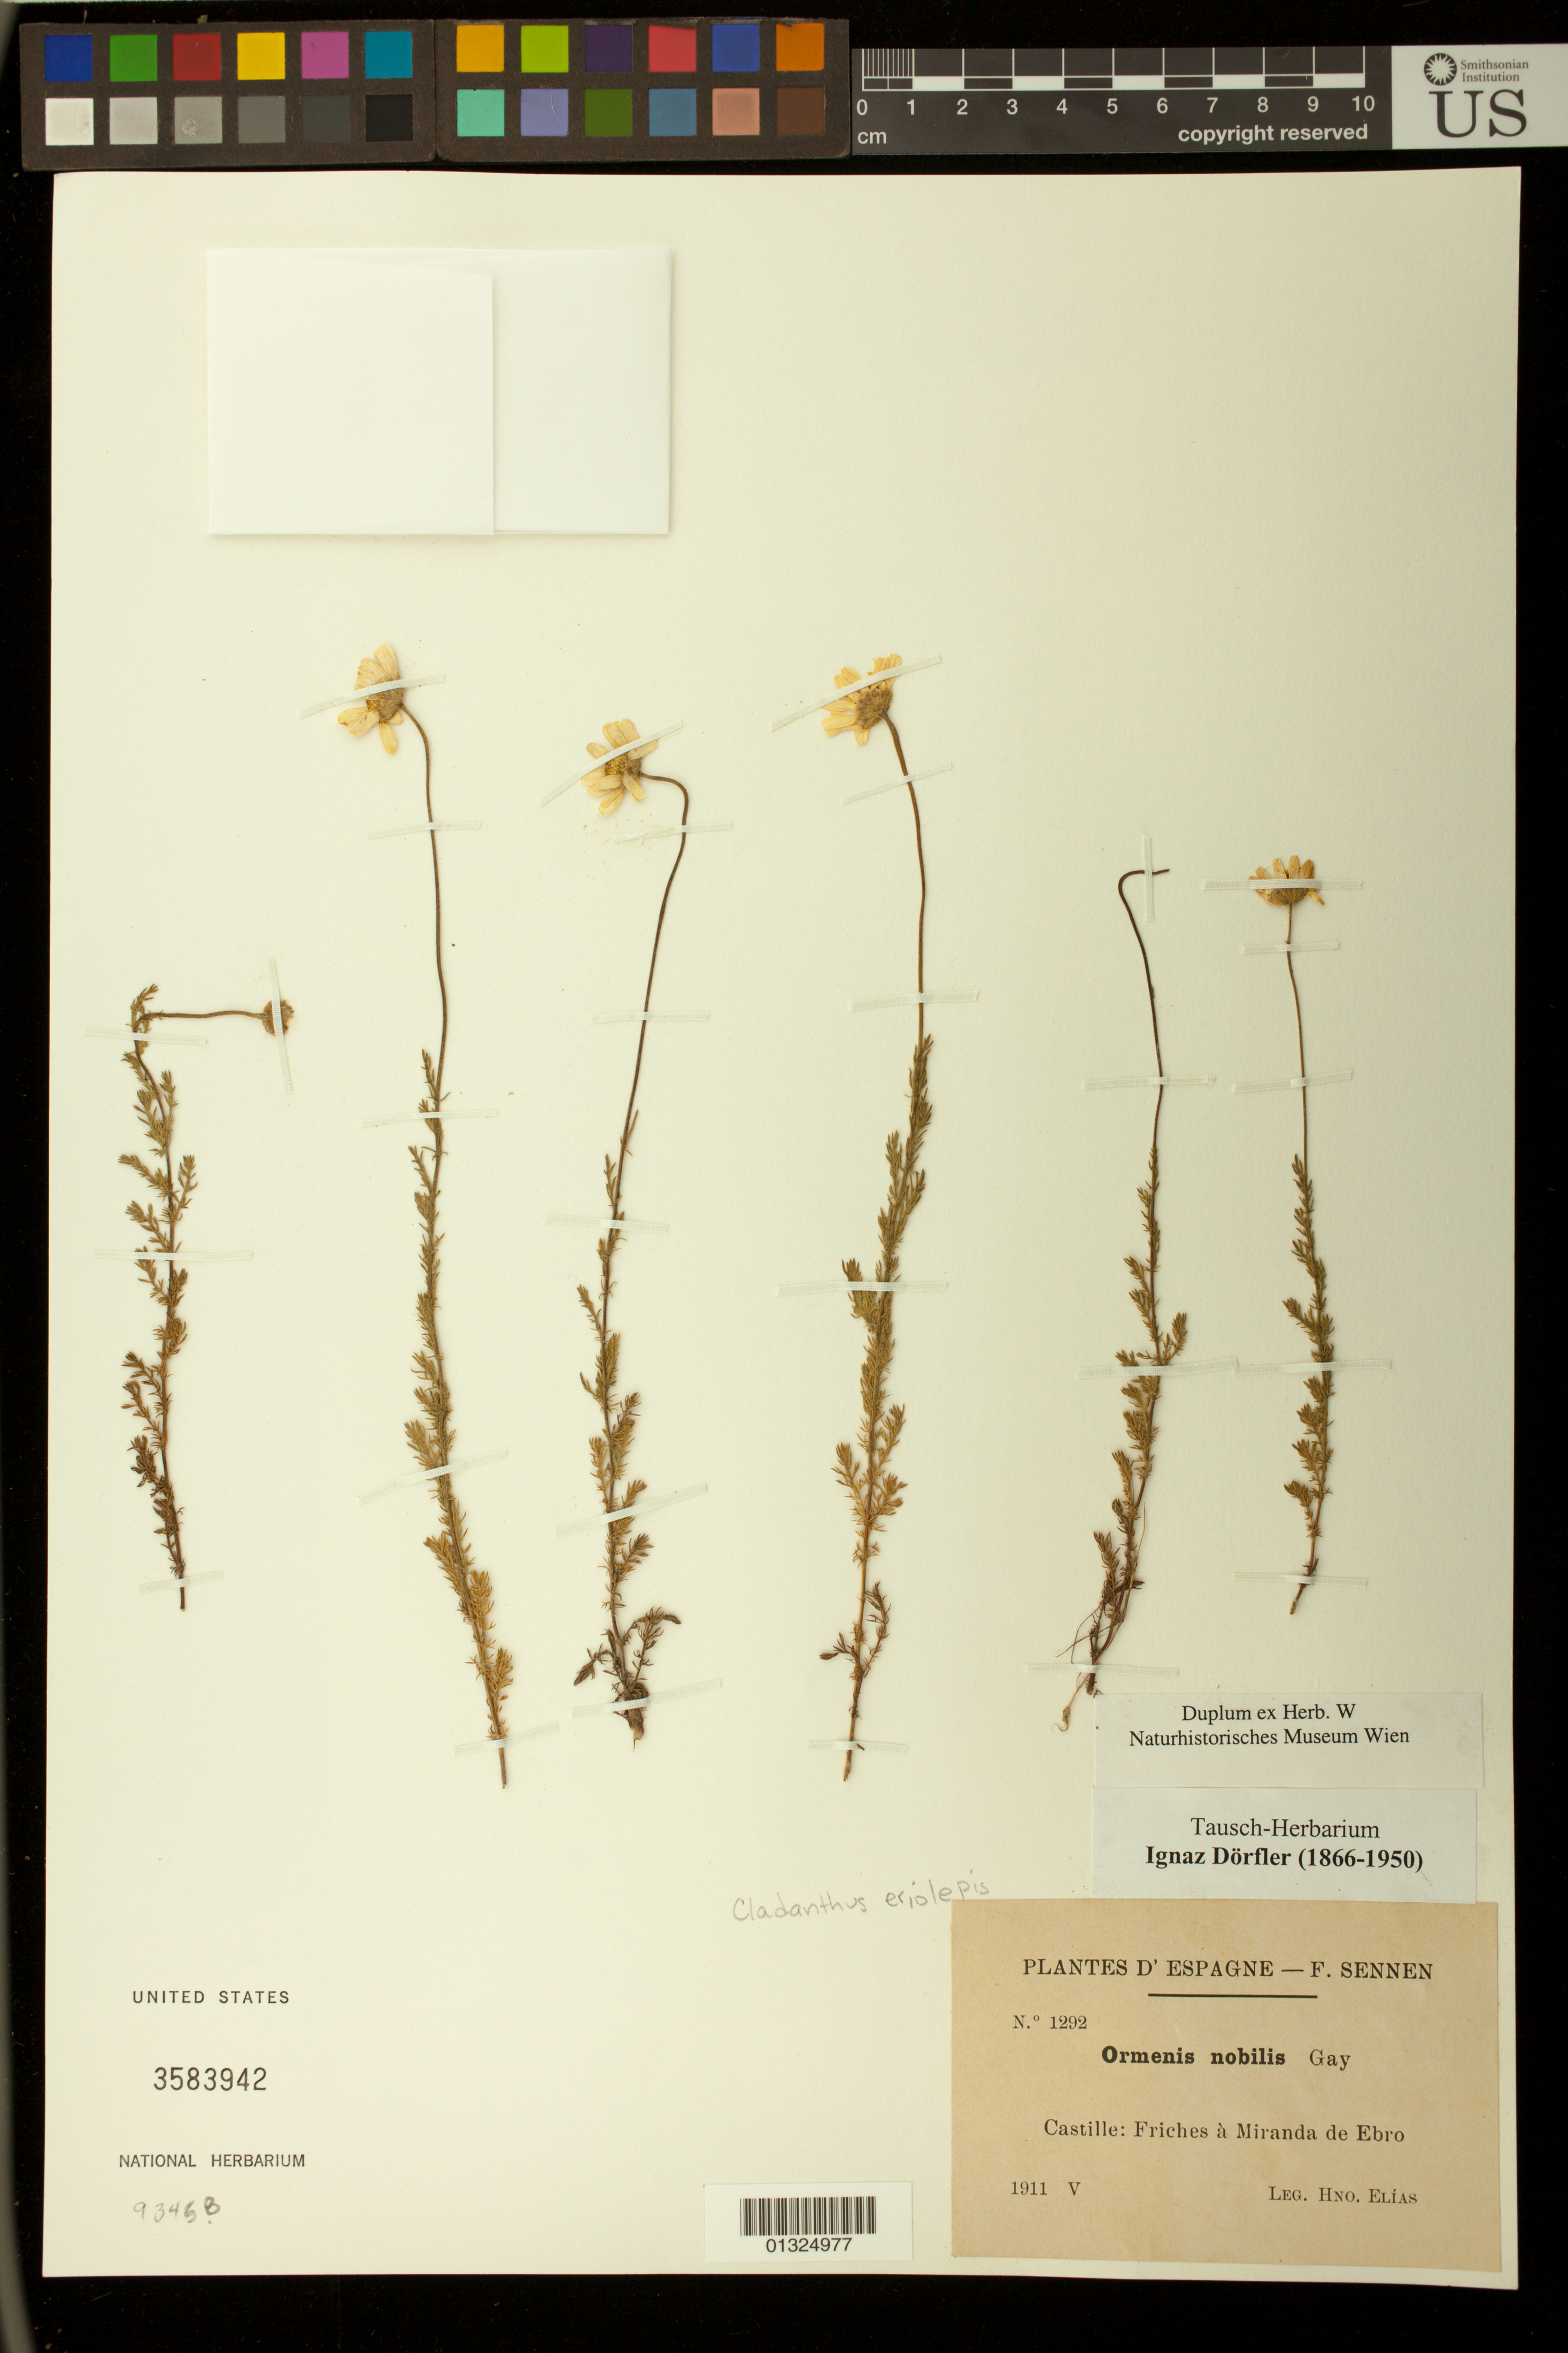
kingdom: Plantae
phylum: Tracheophyta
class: Magnoliopsida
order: Asterales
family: Asteraceae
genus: Cladanthus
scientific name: Cladanthus eriolepis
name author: (Coss. ex Maire) Oberpr. & Vogt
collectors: H. Elias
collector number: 1292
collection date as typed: May 1911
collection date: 1911-05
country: Spain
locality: Castille: Friches a Miranda de Ebro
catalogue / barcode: US 3583942